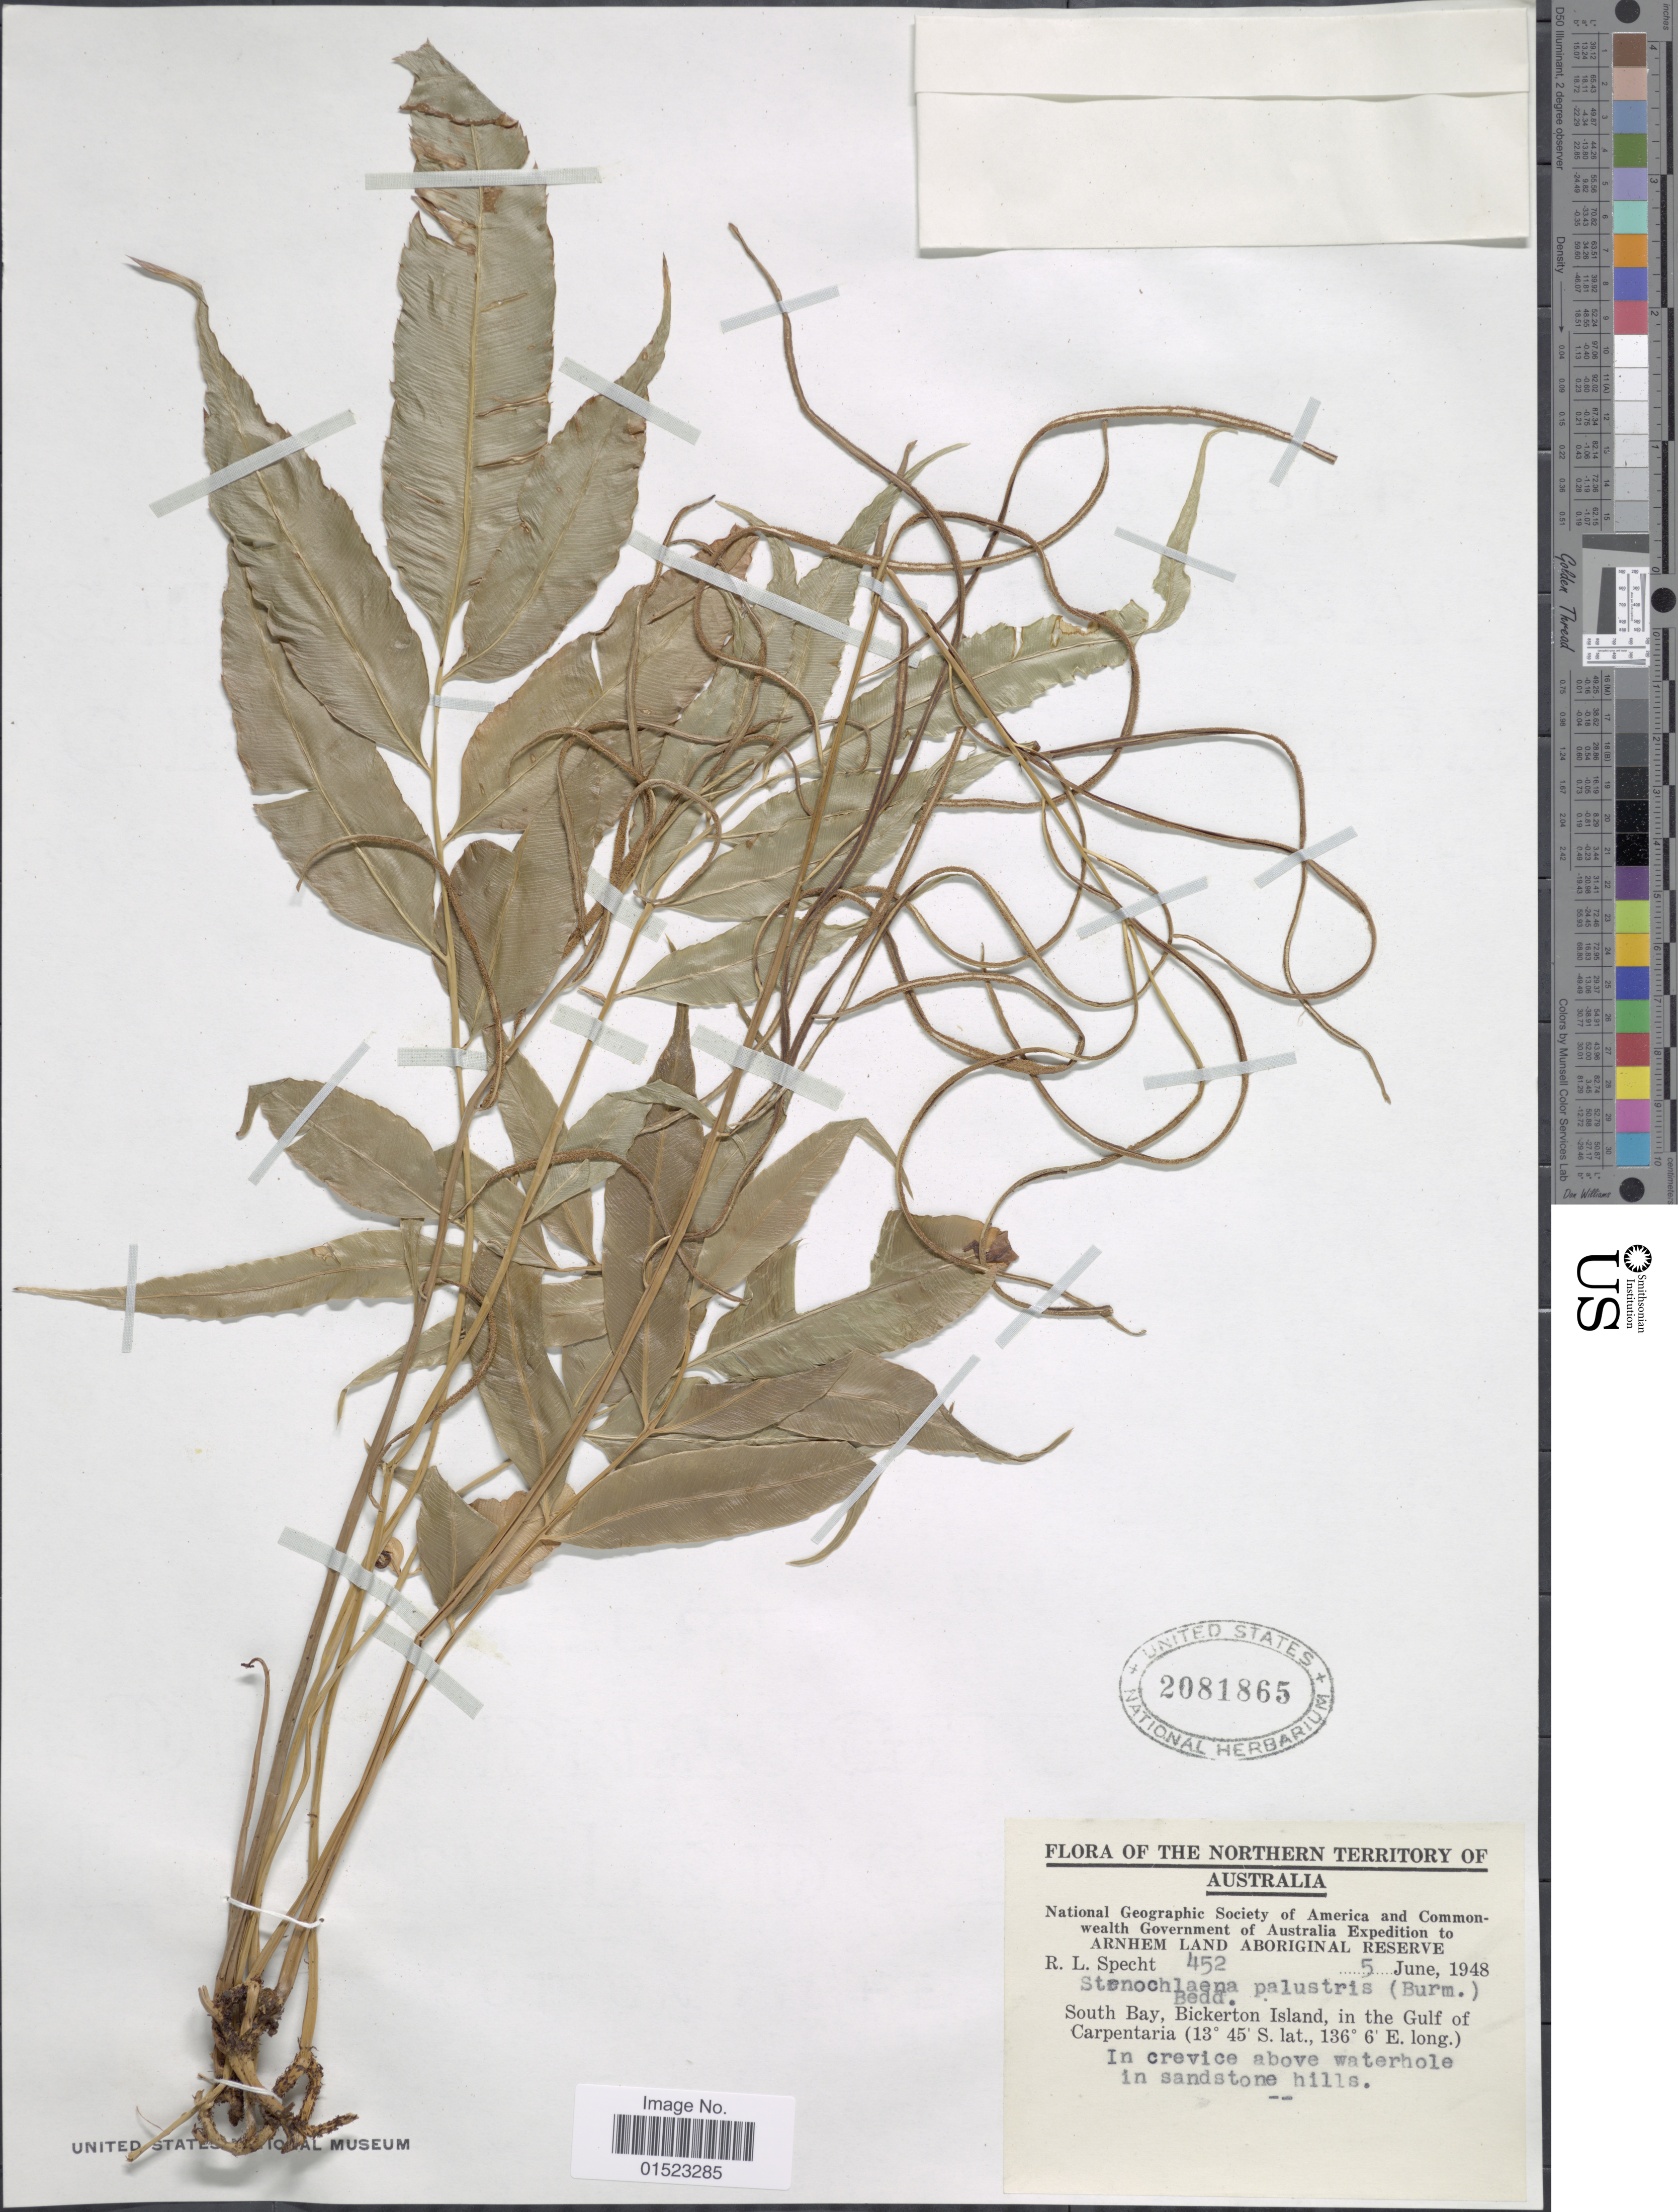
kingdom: Plantae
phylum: Tracheophyta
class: Polypodiopsida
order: Polypodiales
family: Blechnaceae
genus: Stenochlaena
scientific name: Stenochlaena palustris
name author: (Burm. f.) Bedd.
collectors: R. L. Specht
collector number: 452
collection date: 1948-06-05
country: Australia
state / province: Northern Territory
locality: South Bay, Bickerton Island, in the Gulf of Carpentaria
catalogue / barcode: US 2081865